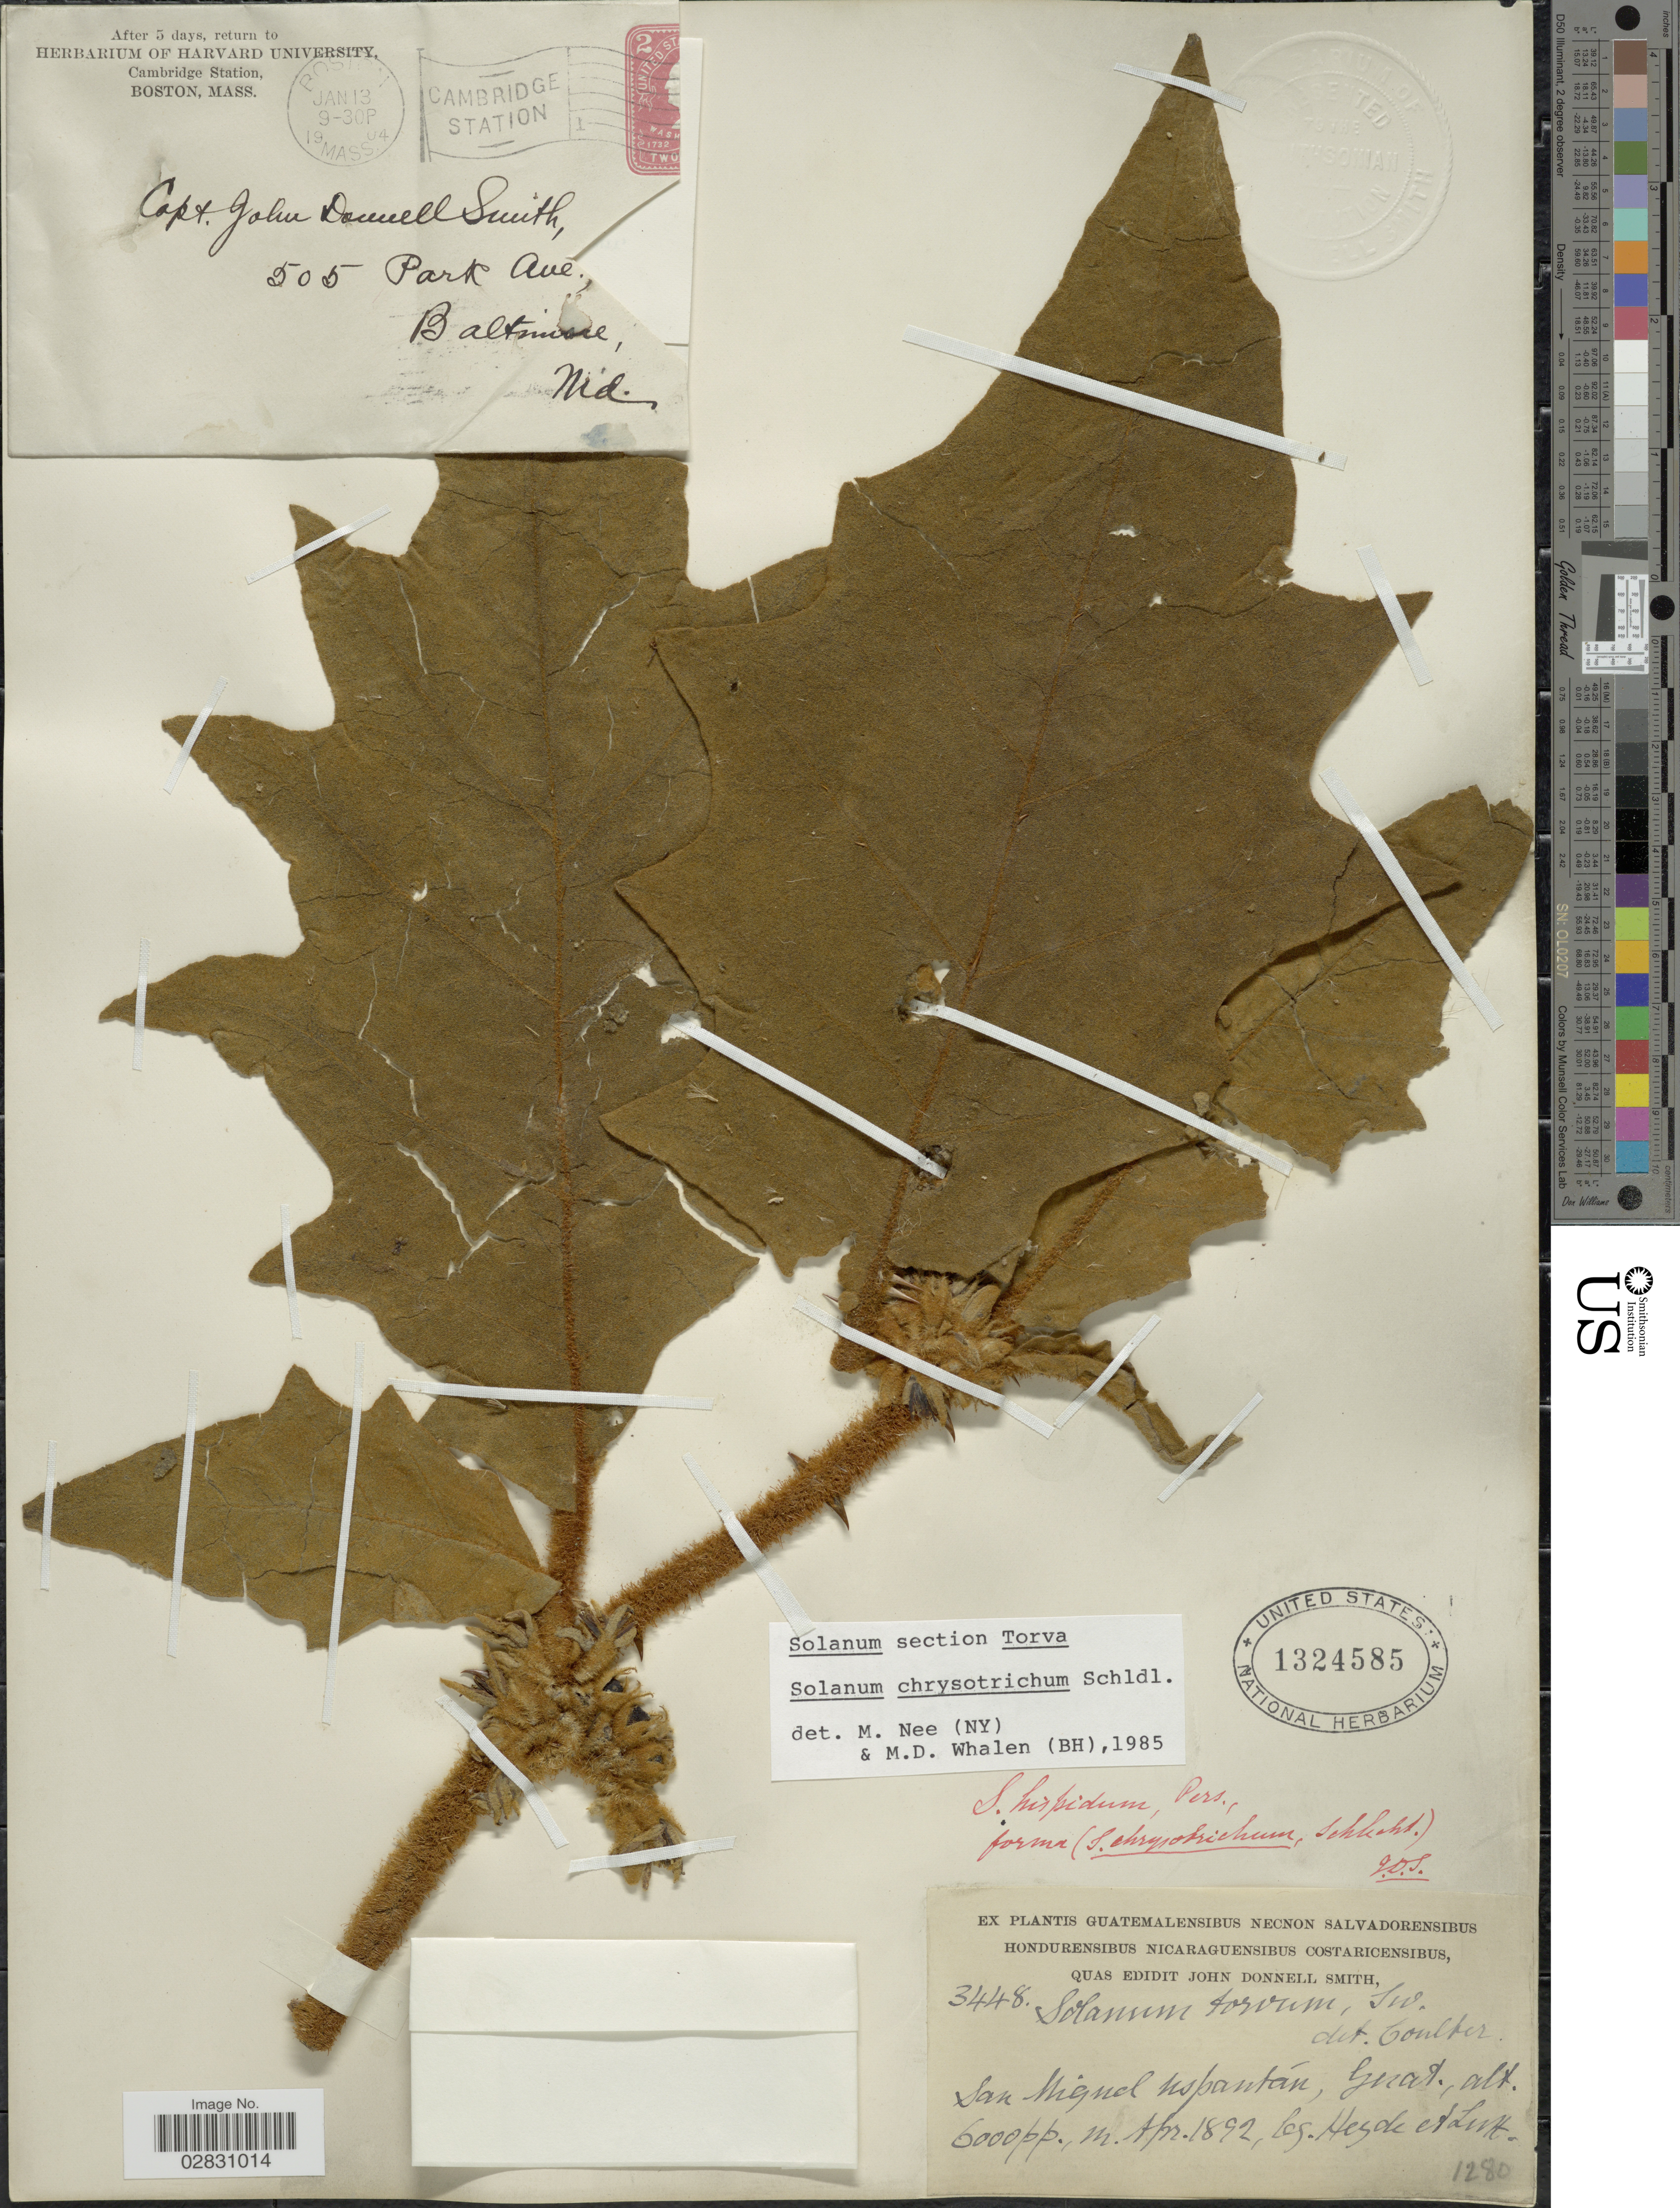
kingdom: Plantae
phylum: Tracheophyta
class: Magnoliopsida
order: Solanales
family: Solanaceae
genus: Solanum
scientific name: Solanum chrysotrichum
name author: Schltdl.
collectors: Heyde & Lux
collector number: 3448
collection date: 1892-04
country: Guatemala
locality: San Miguel Uspantán.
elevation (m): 1829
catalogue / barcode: US 1324585